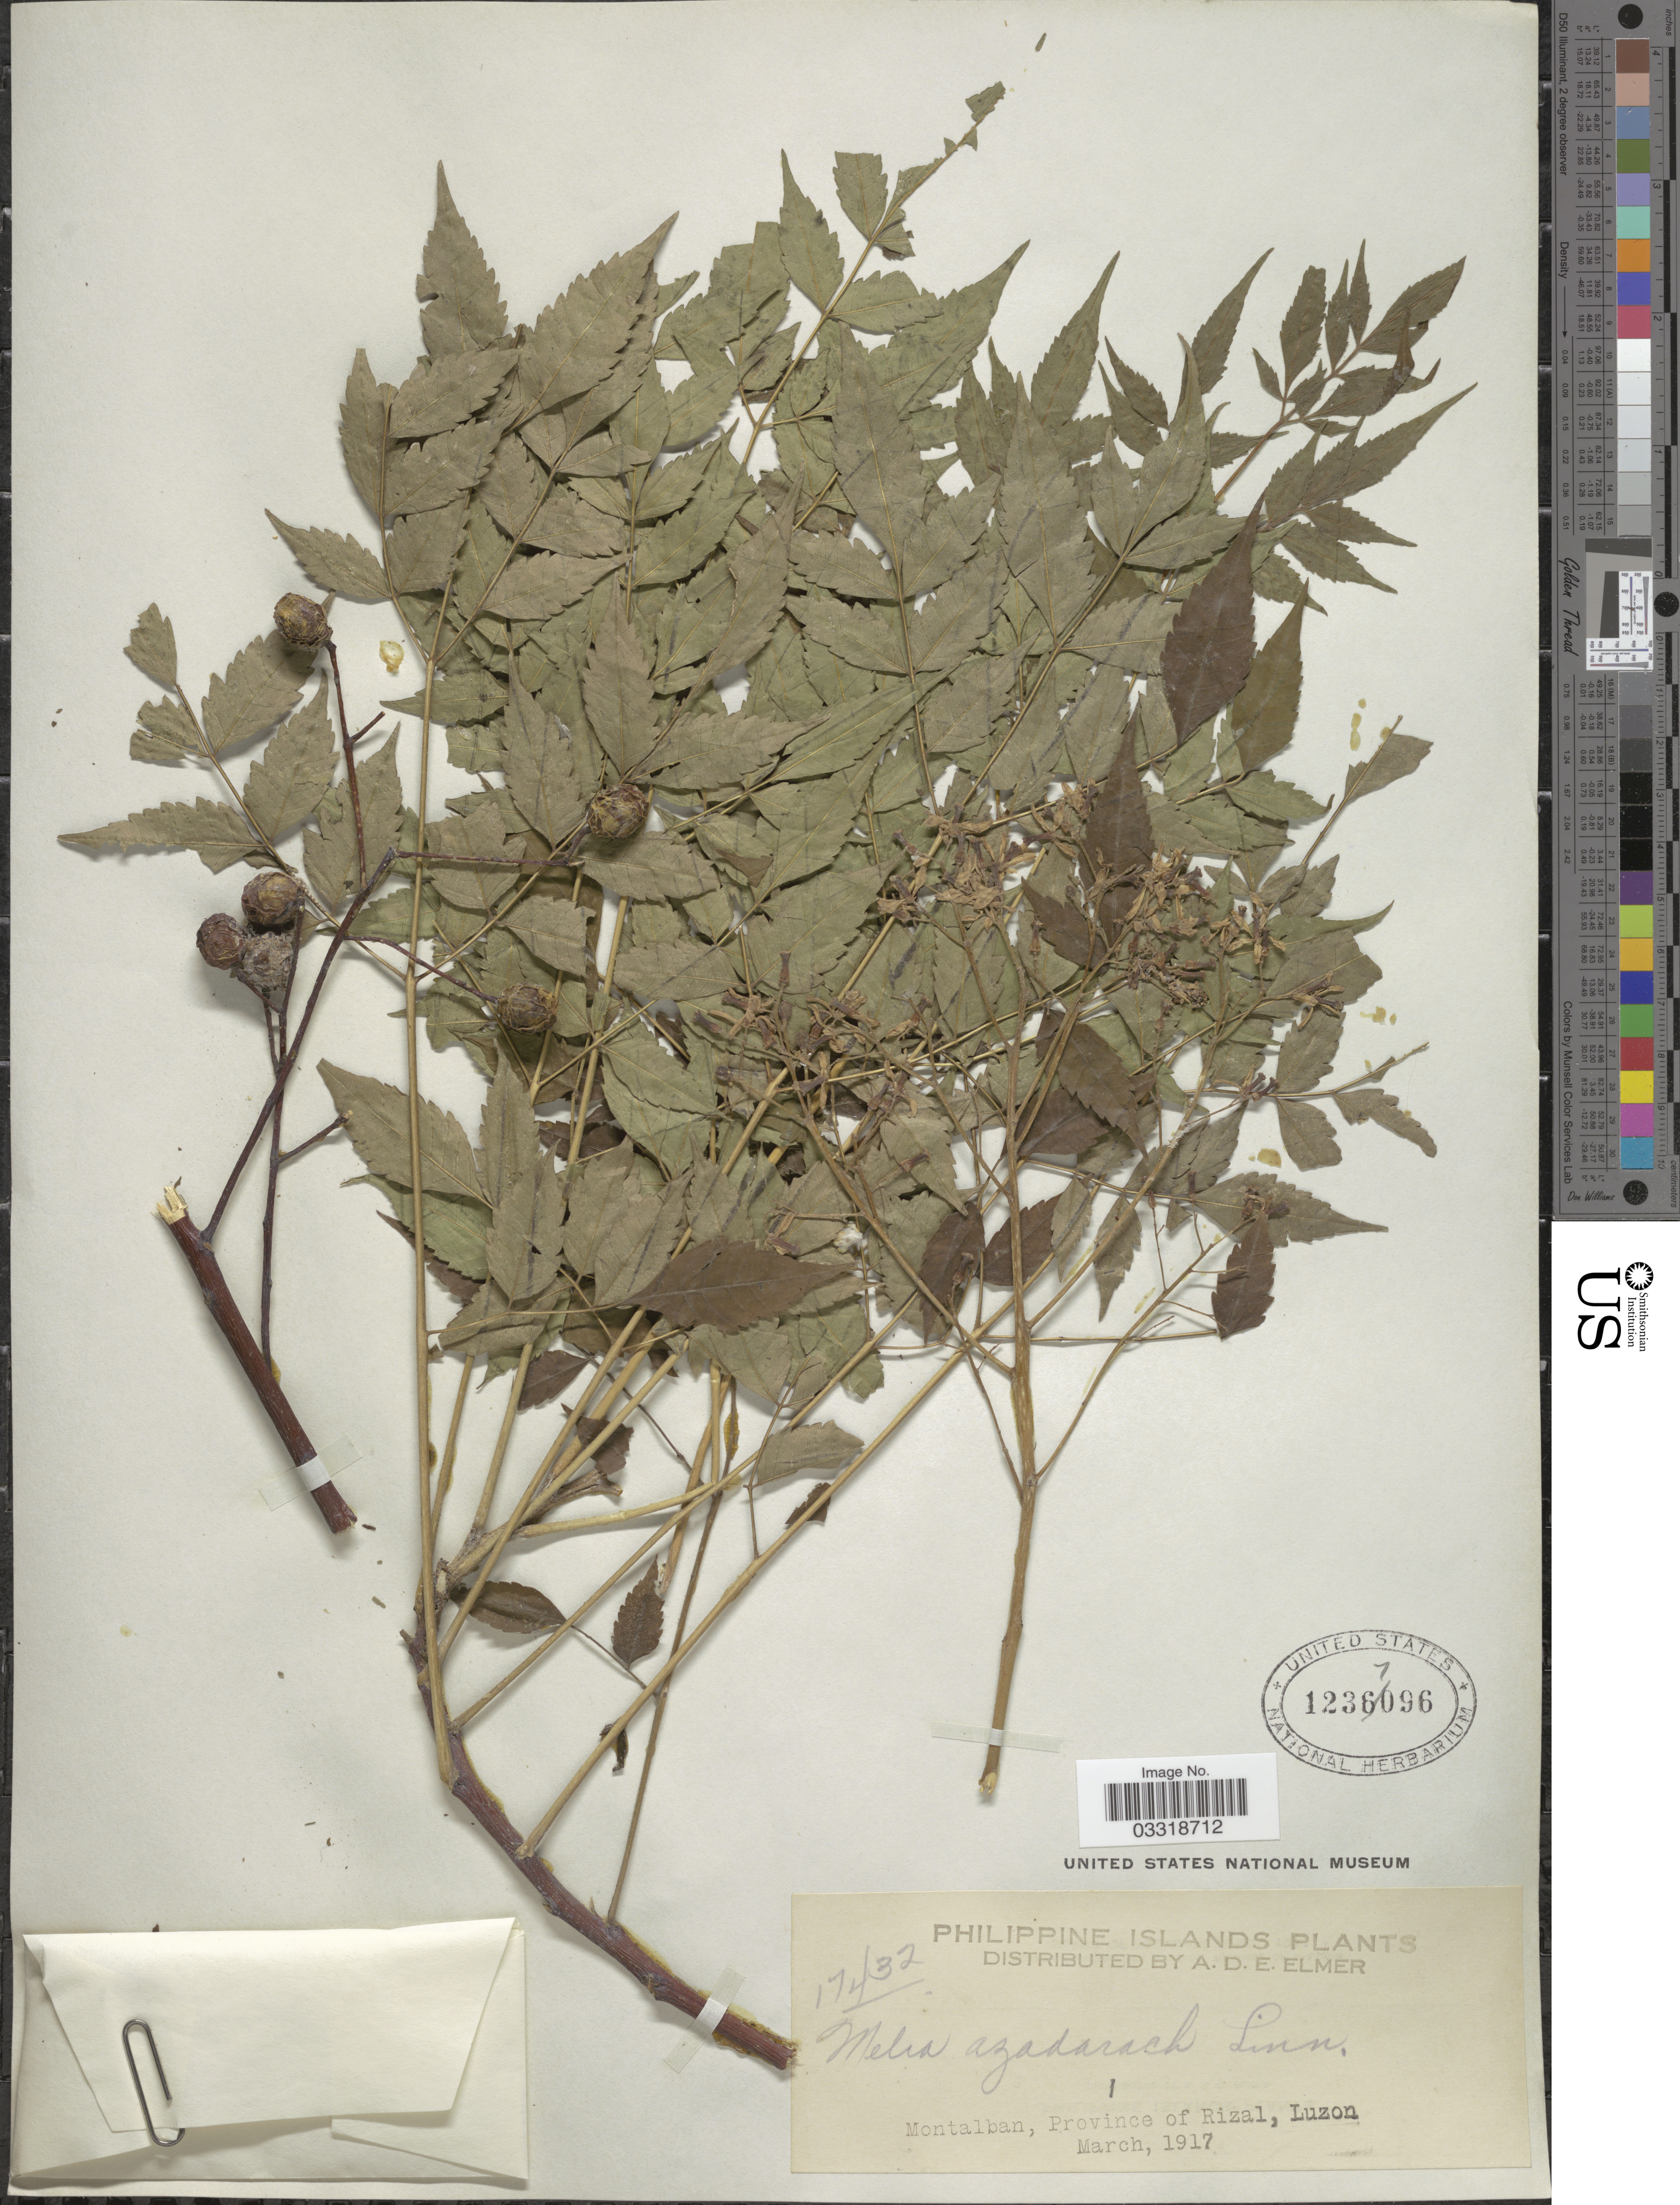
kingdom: Plantae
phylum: Tracheophyta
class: Magnoliopsida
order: Sapindales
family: Meliaceae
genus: Melia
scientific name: Melia azedarach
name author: L.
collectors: A. D. E. Elmer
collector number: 17432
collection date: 1917-03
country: Philippines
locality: Philippine Islands. Montalban, Province of Rizal, Luzon.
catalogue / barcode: US 1237096